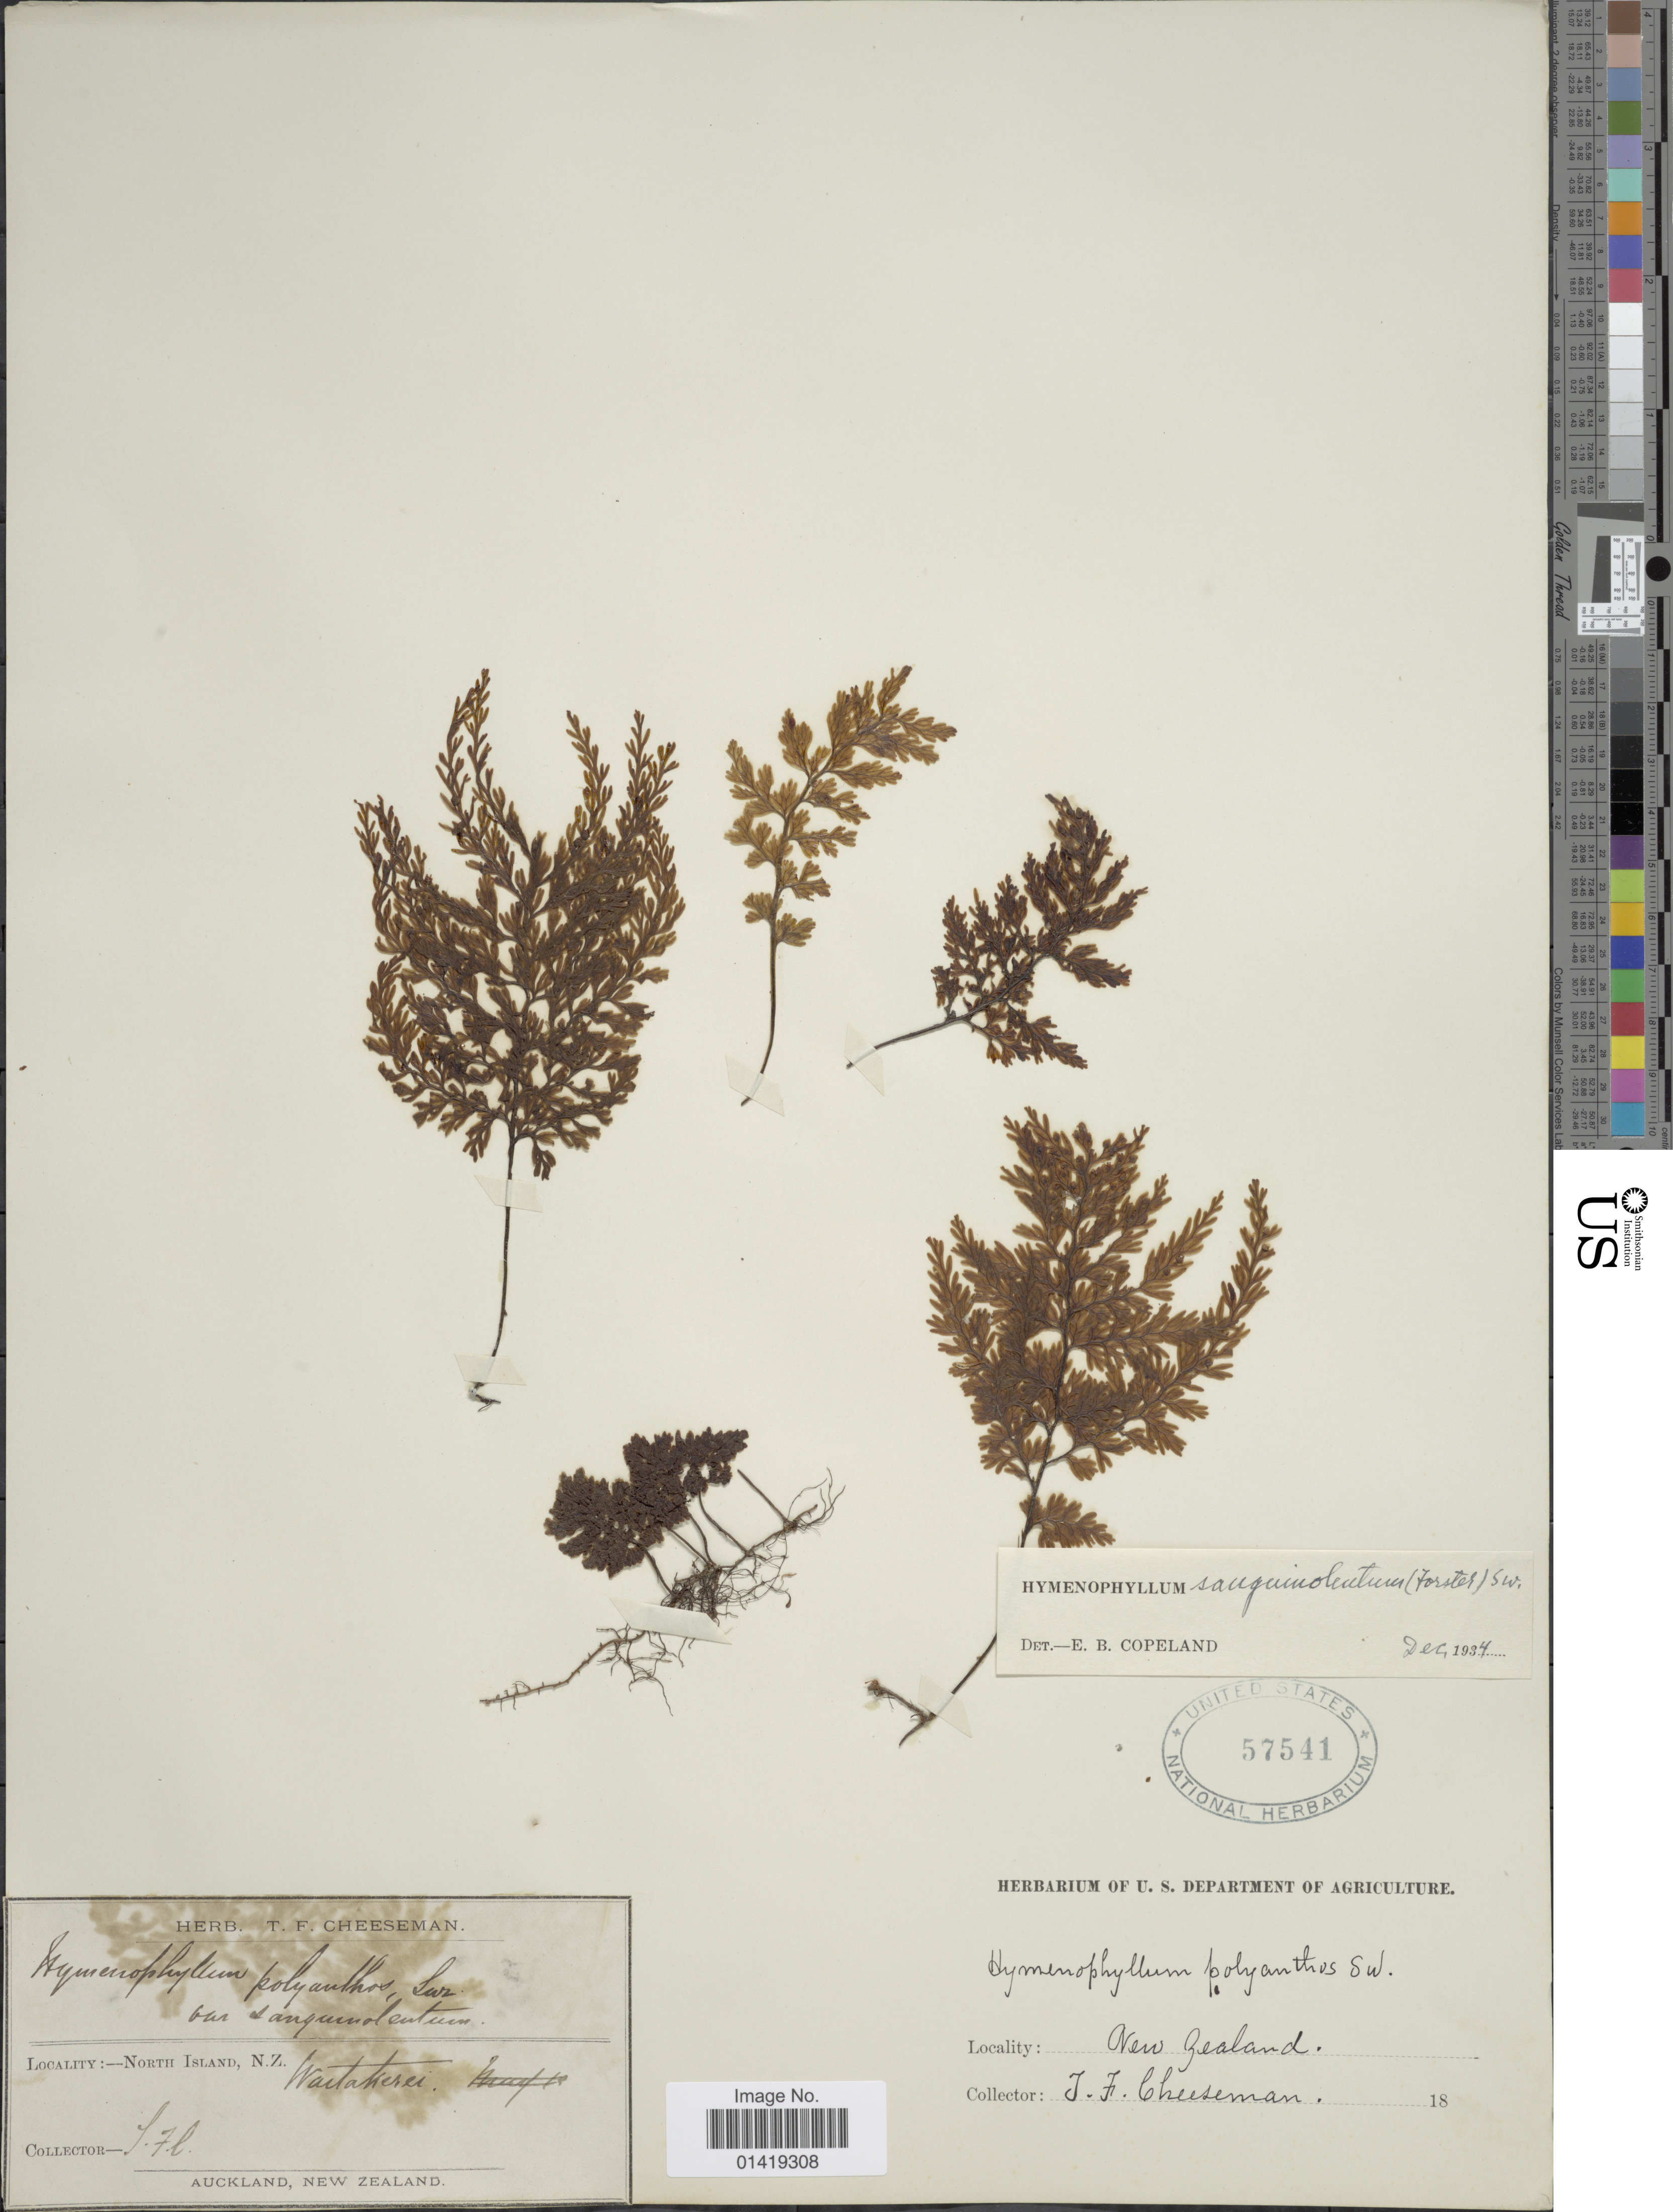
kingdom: Plantae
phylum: Tracheophyta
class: Polypodiopsida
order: Hymenophyllales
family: Hymenophyllaceae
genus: Hymenophyllum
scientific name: Hymenophyllum sanguinolentum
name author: (G. Forst.) Sw.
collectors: T. F. Cheeseman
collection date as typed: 18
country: New Zealand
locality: North Island N.Z. Waitakerei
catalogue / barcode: US 57541